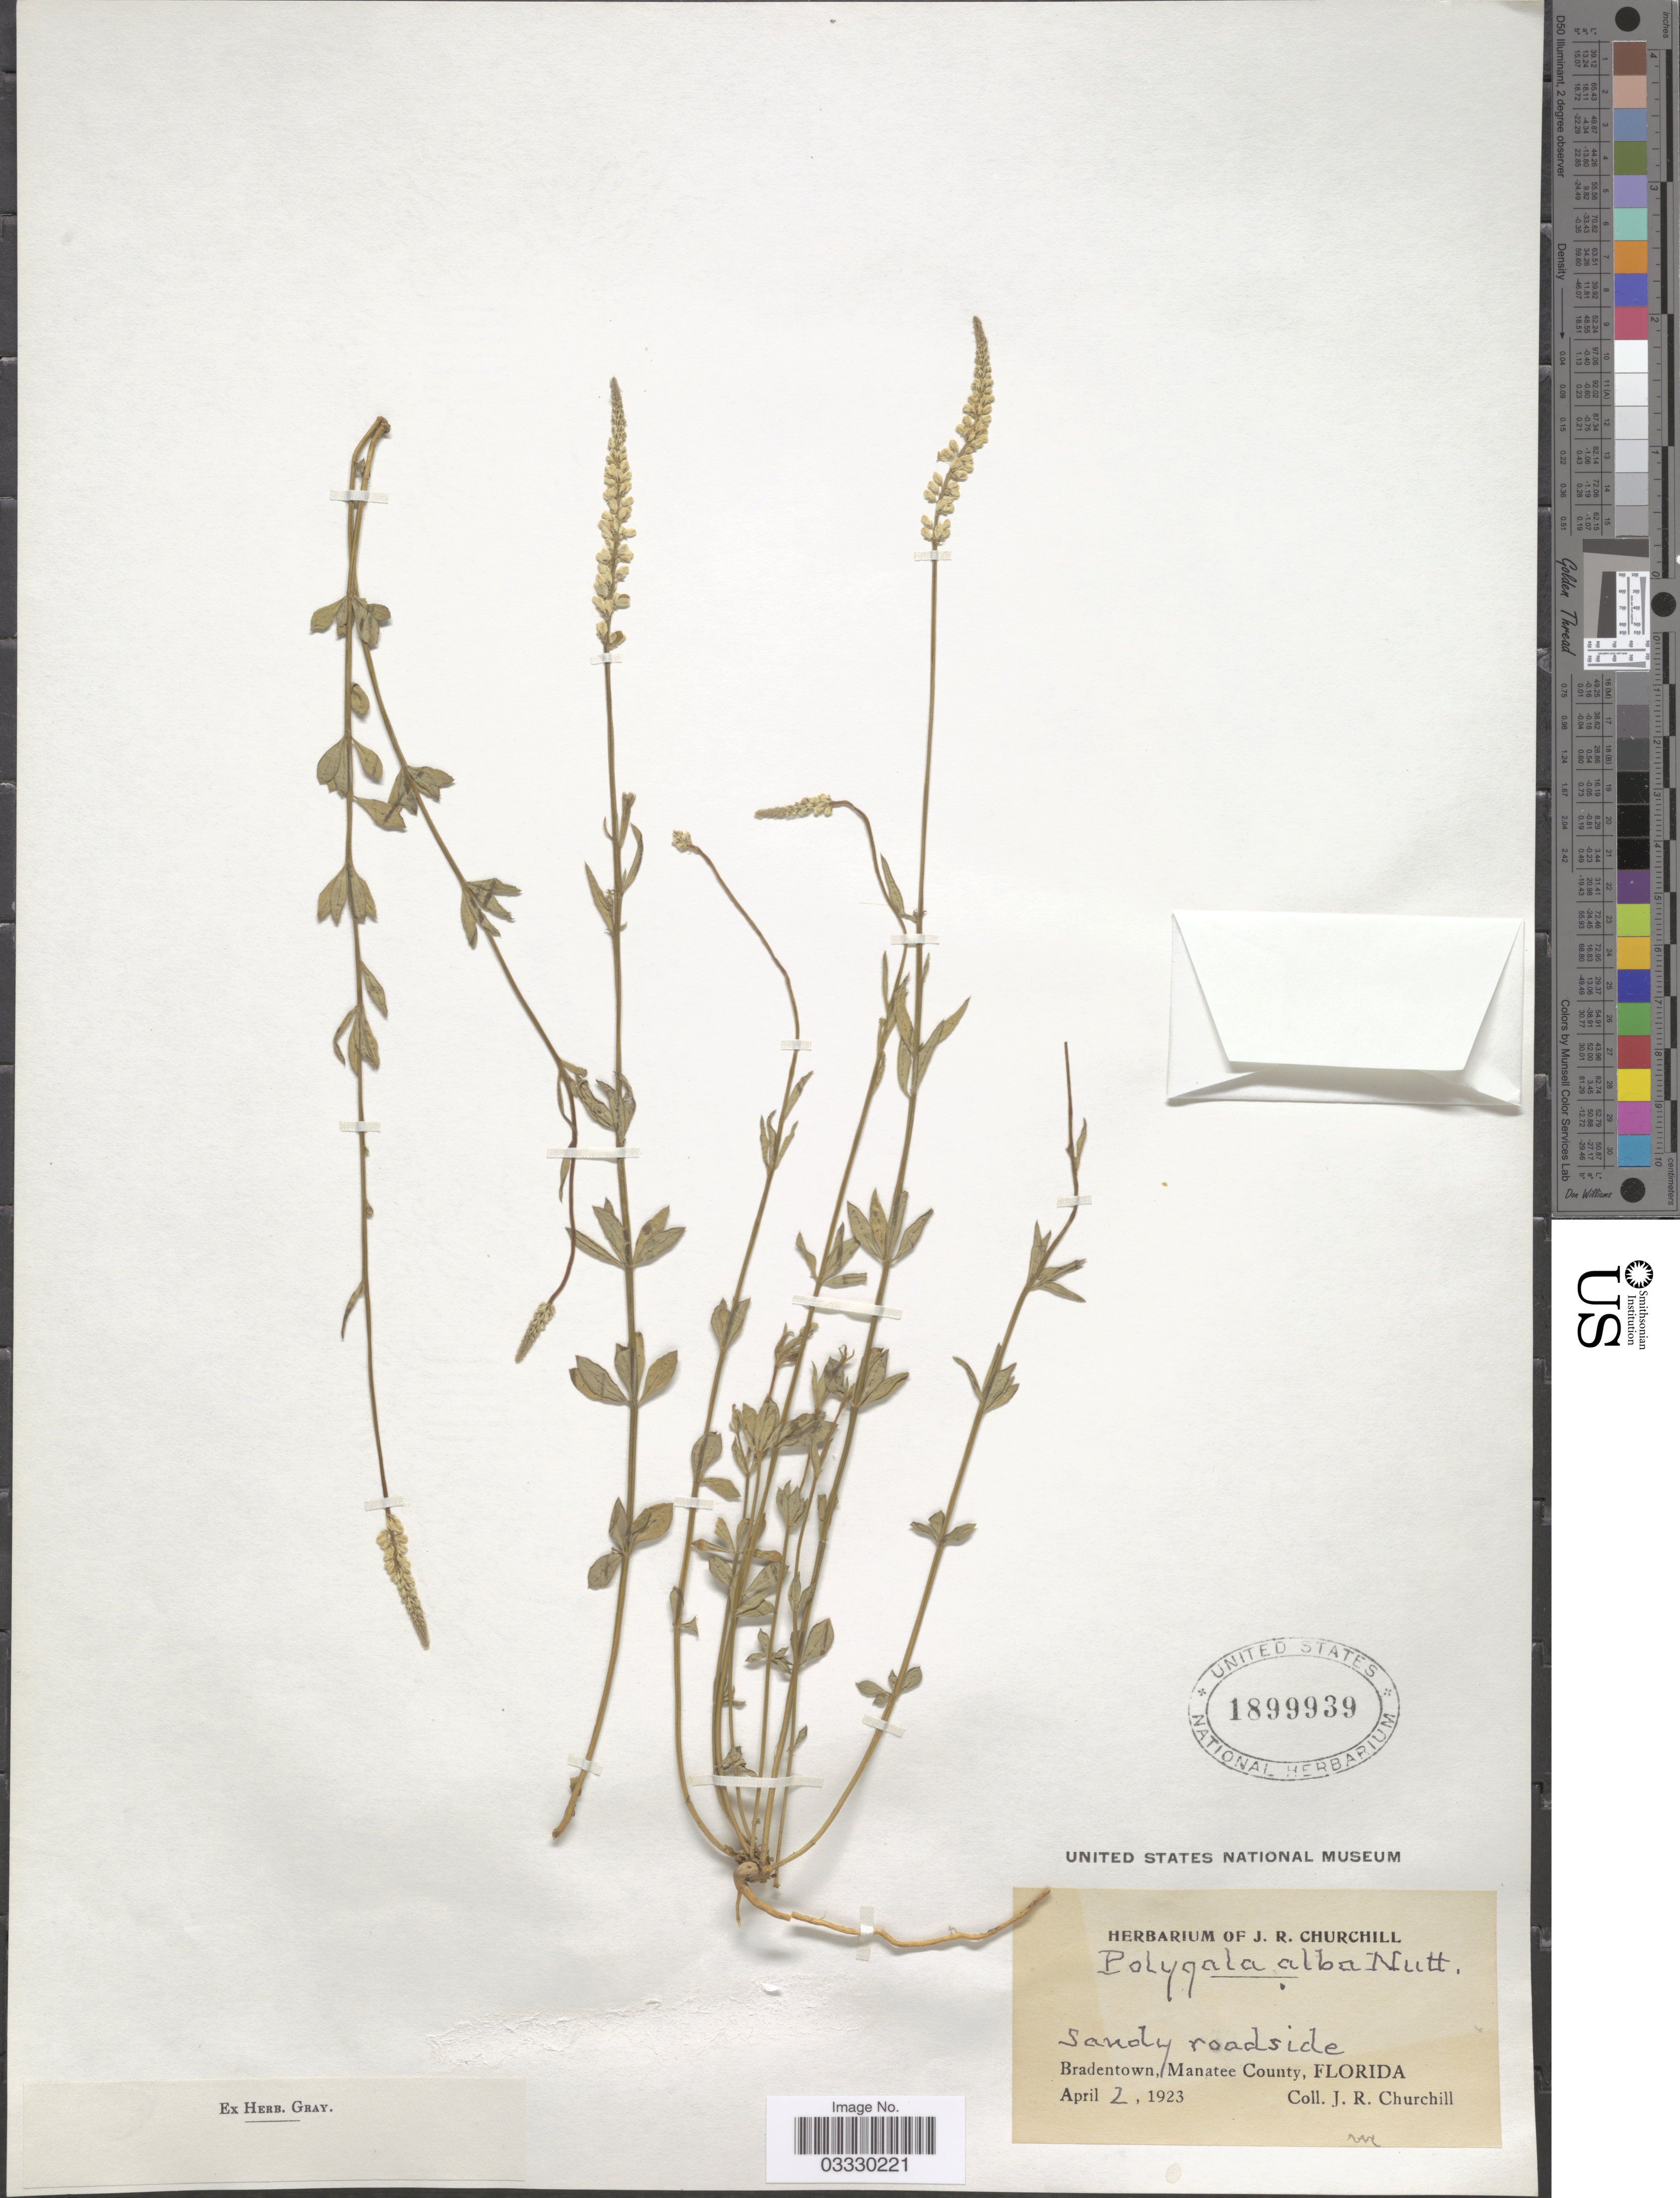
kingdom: Plantae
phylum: Tracheophyta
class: Magnoliopsida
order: Fabales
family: Polygalaceae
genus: Polygala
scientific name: Polygala boykinii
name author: Nutt.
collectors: J. Churchill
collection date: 1923-04-02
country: United States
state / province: Florida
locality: Bradentown, Manatee County.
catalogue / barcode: US 1899939